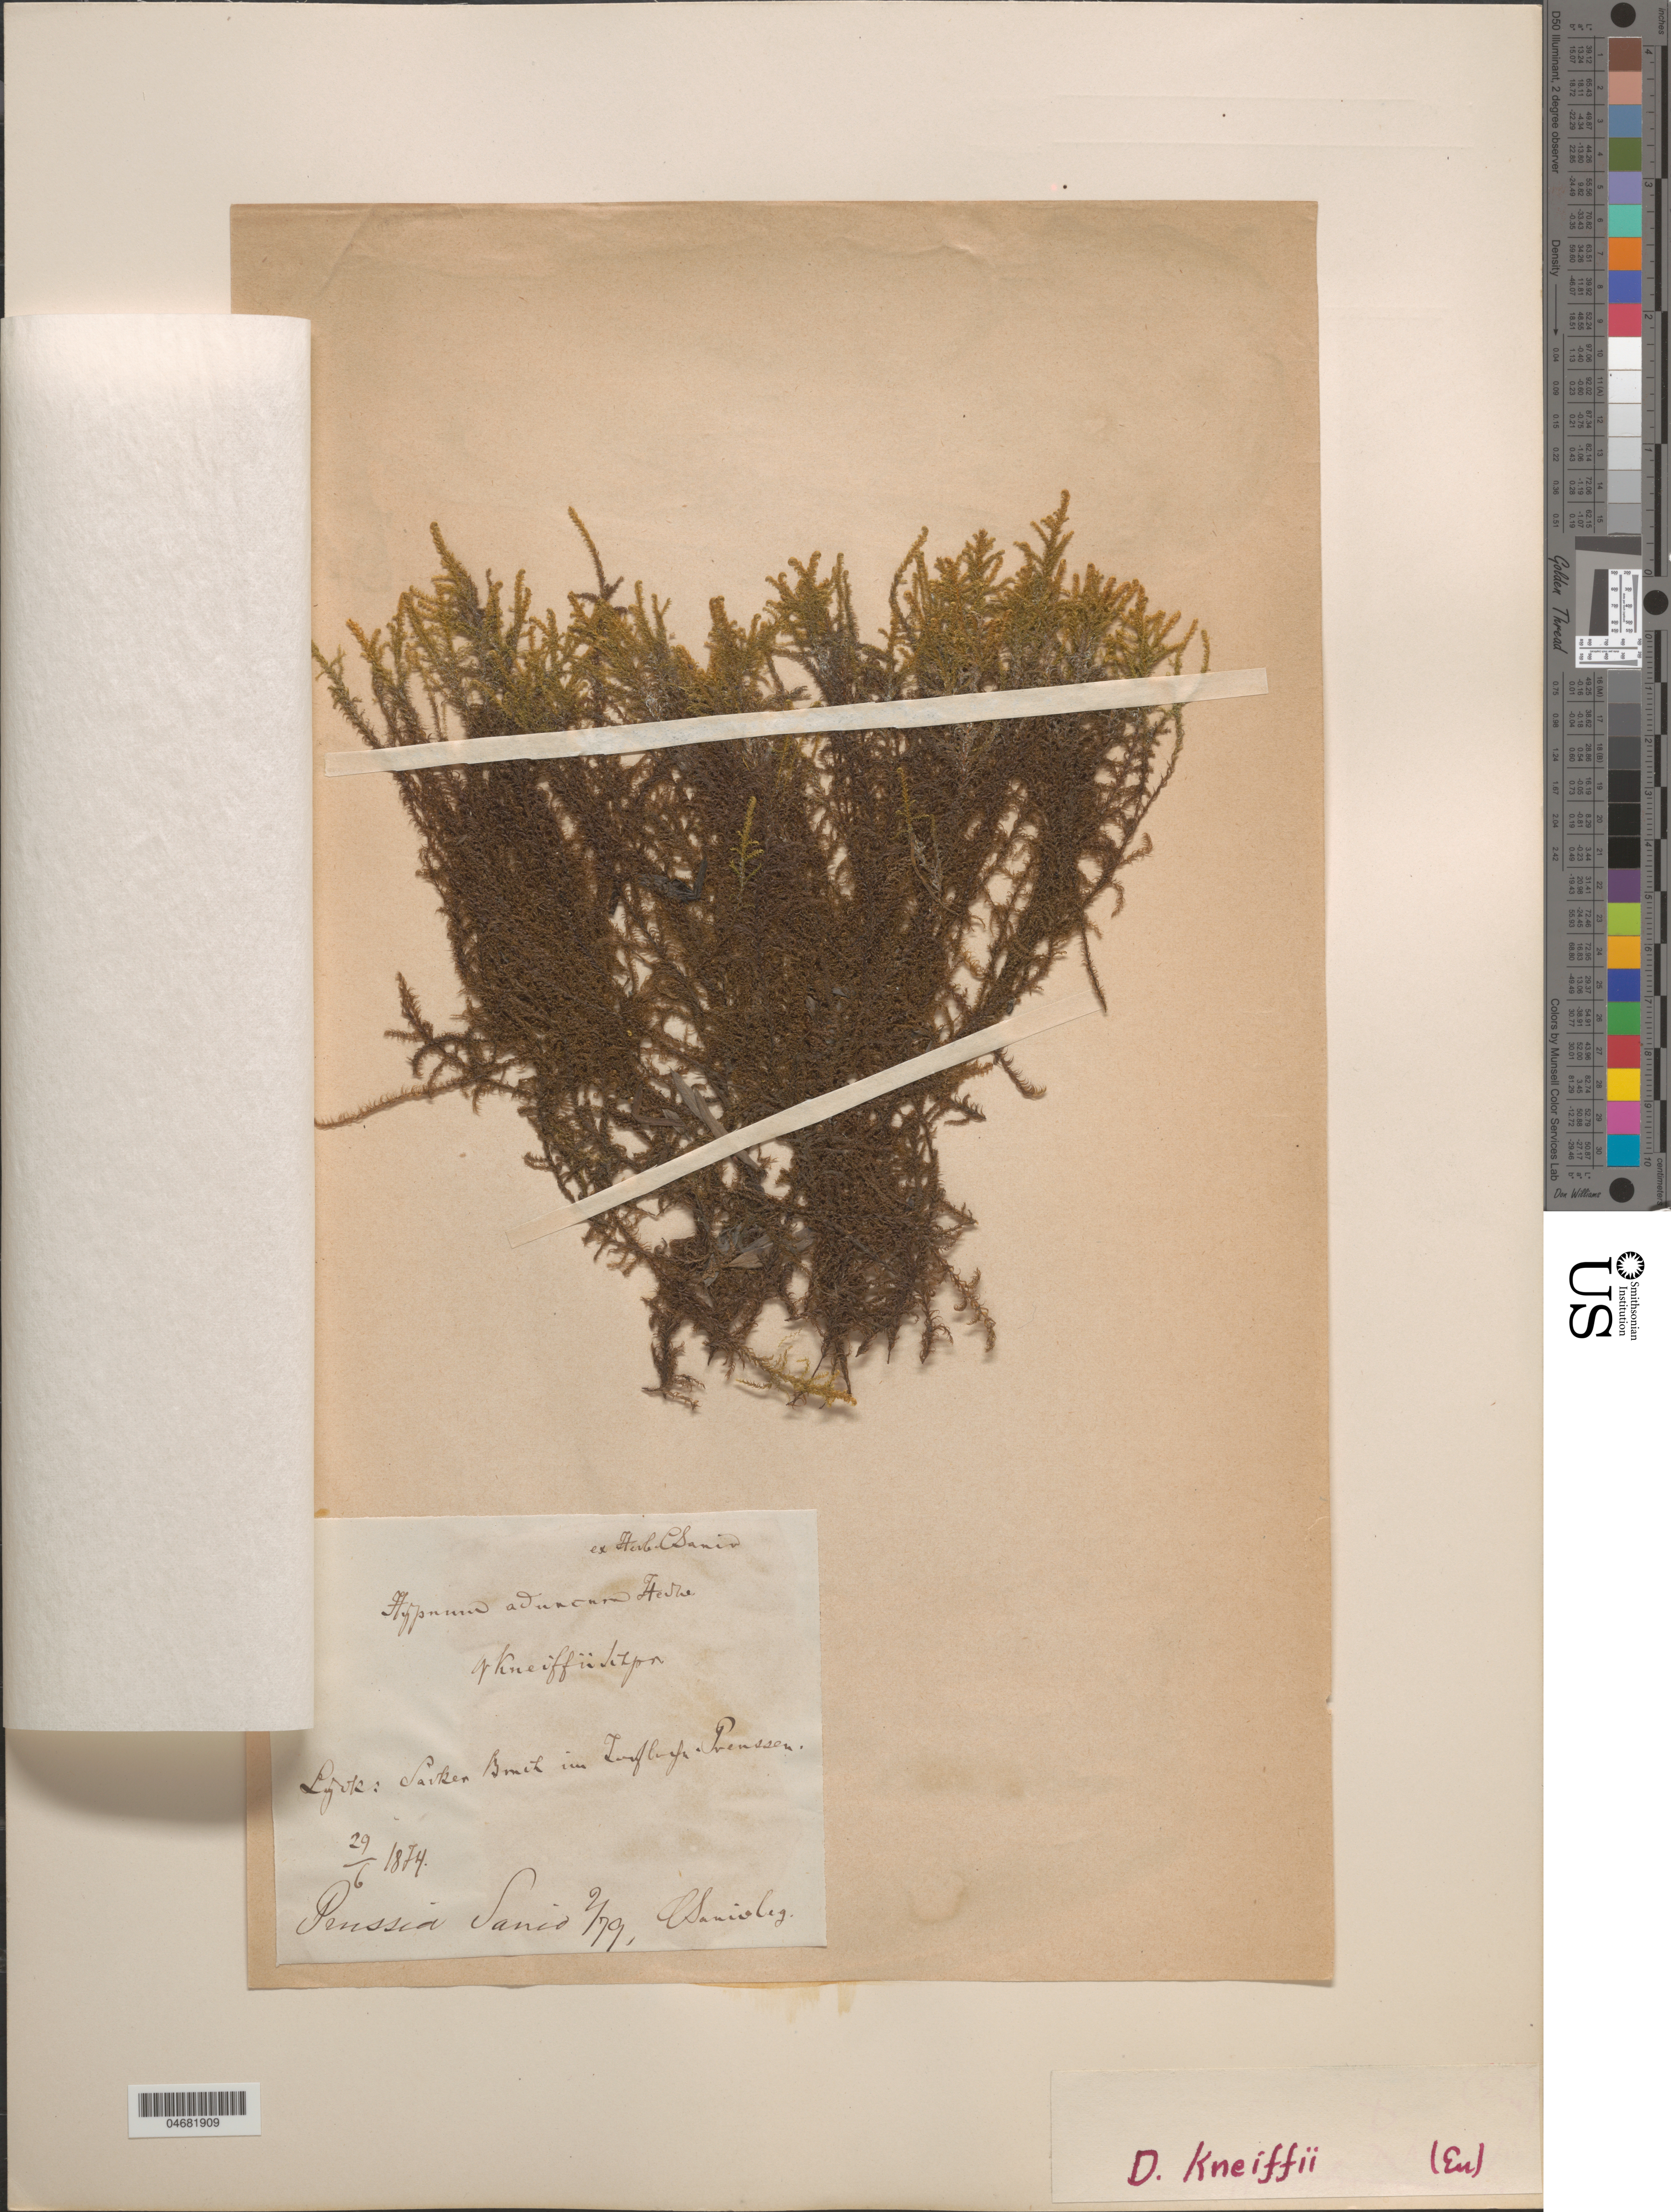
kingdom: Plantae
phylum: Bryophyta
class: Bryopsida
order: Hypnales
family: Hypnaceae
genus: Hypnum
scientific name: Hypnum aduncum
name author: Hedw.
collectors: C. Sanio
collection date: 1874-06-29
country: Poland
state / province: Warminsko-Mazurskie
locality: Lyck. Prussia.